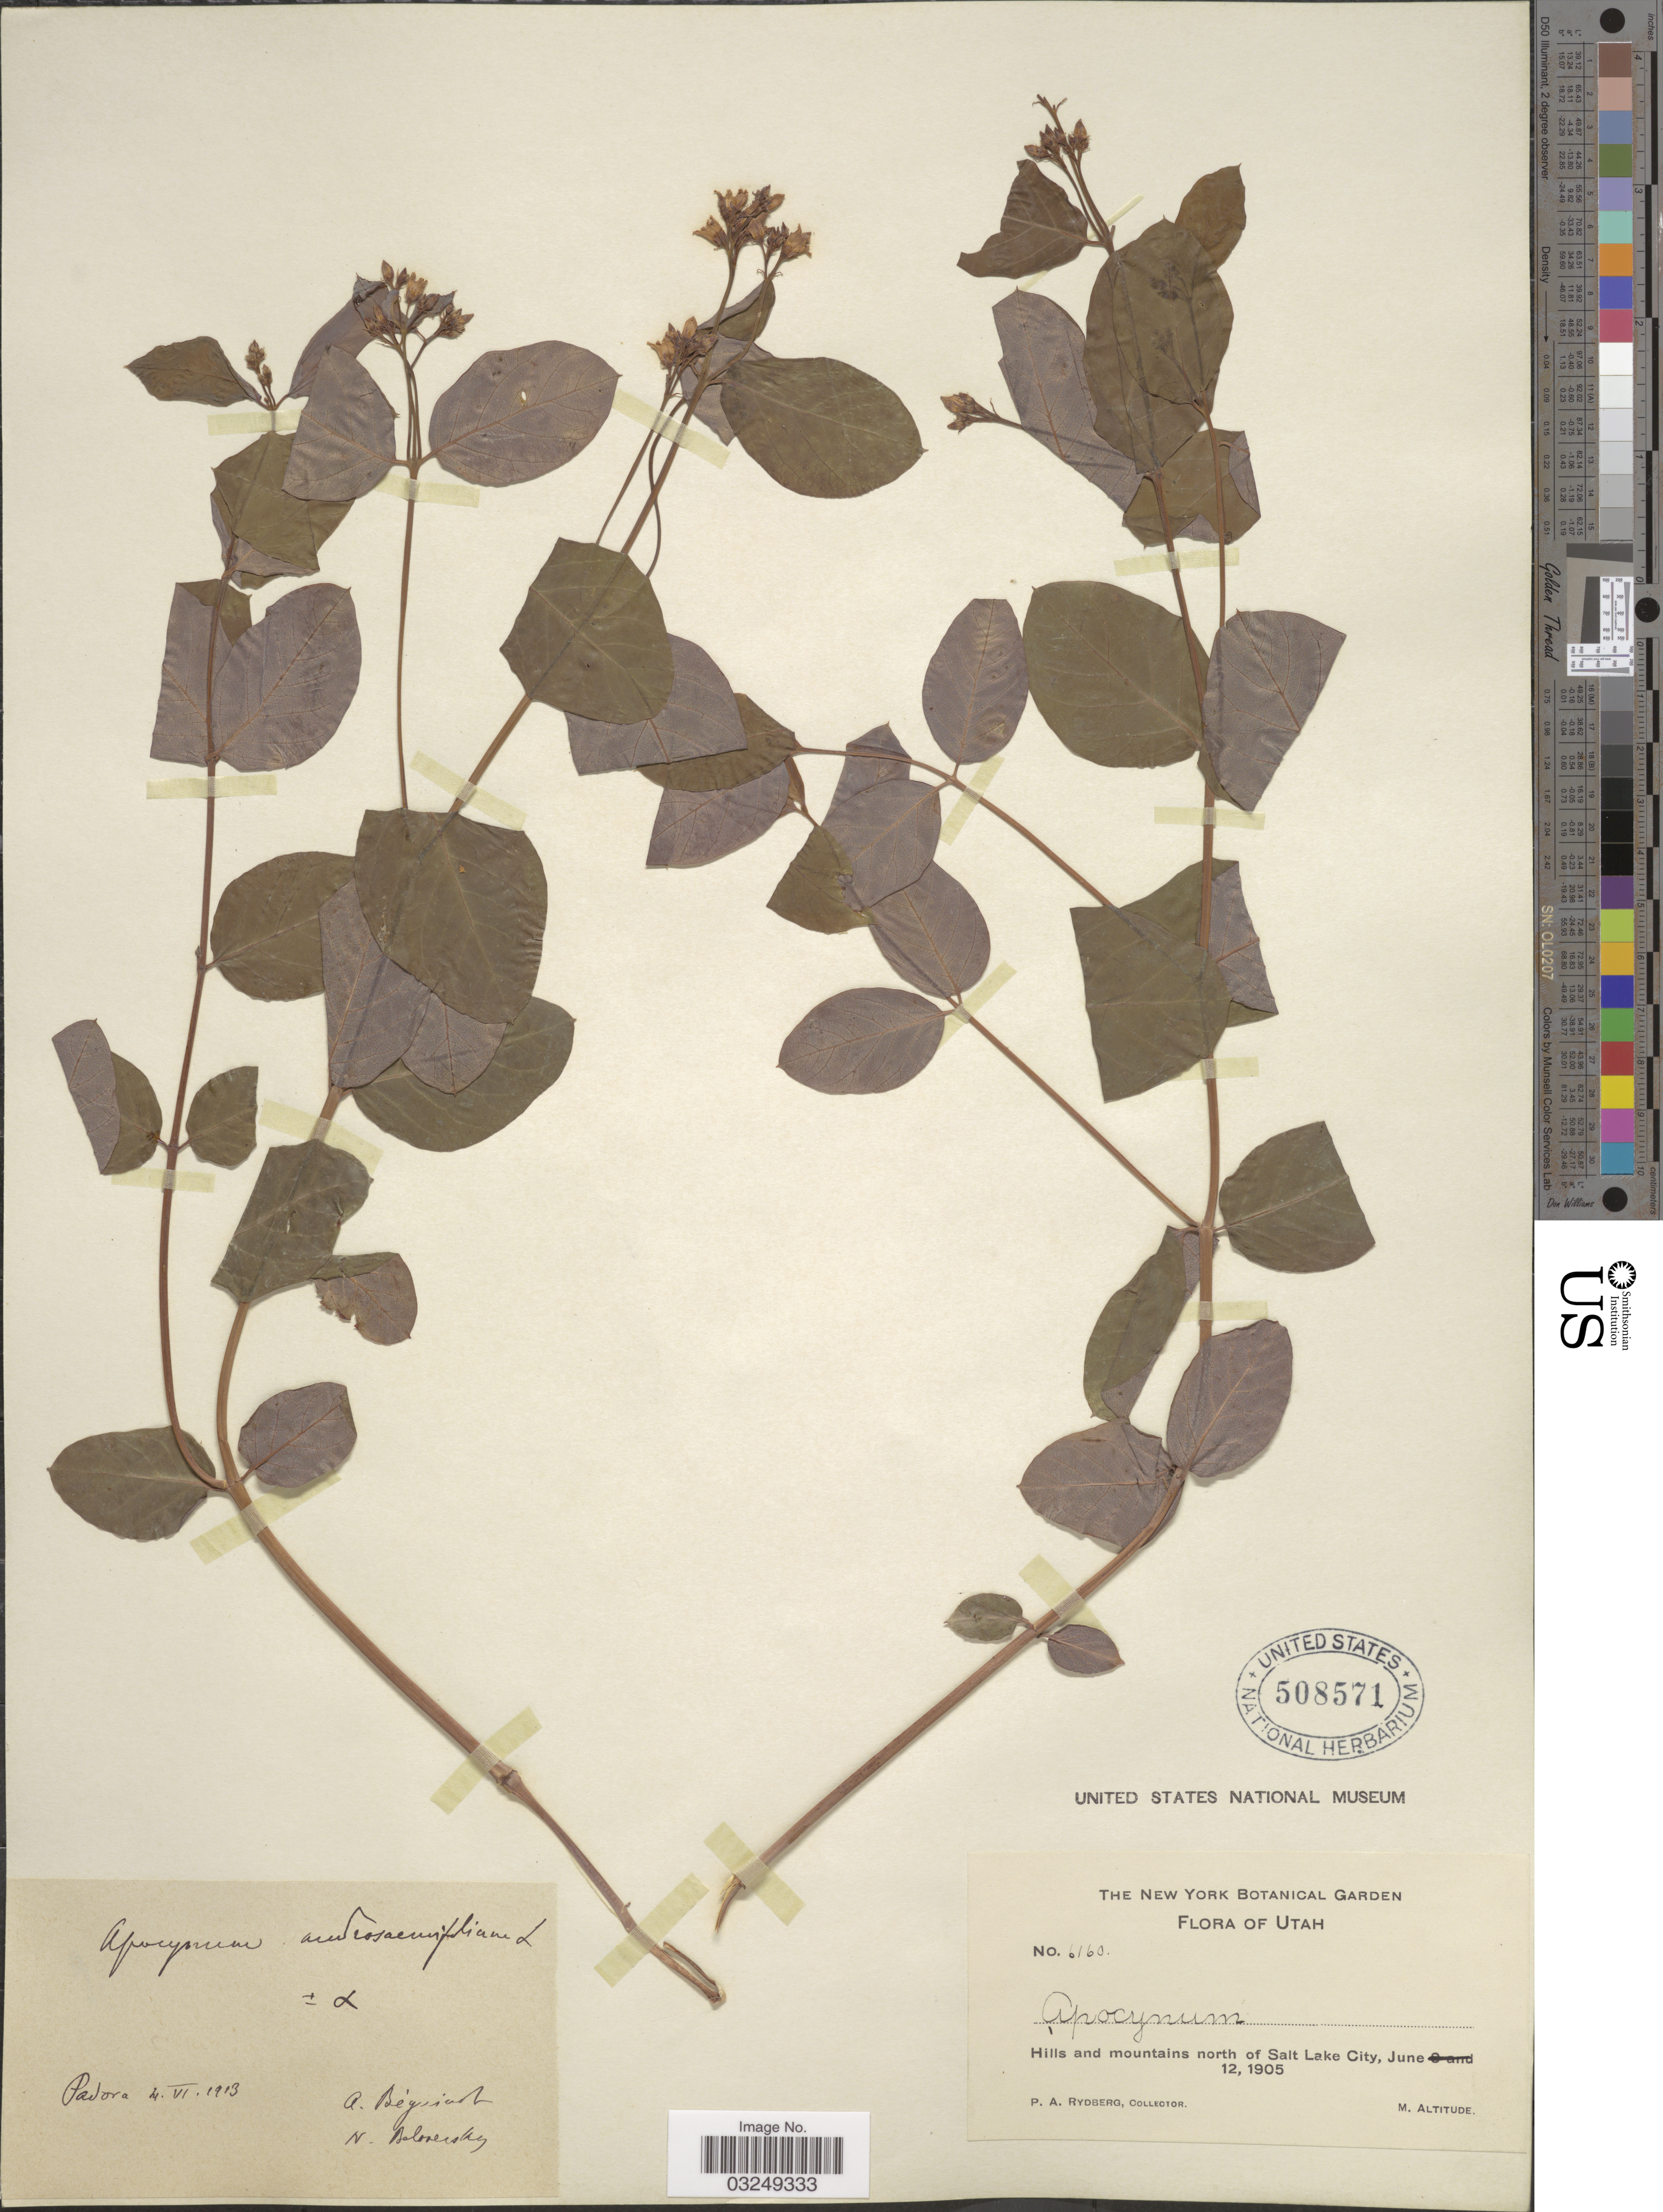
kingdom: Plantae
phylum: Tracheophyta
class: Magnoliopsida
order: Gentianales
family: Apocynaceae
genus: Apocynum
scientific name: Apocynum ambigens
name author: S.W. Greene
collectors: P. A. Rydberg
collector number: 6160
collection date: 1905-06-12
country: United States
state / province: Utah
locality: Hills and mountains north of Salt Lake City.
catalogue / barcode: US 508571